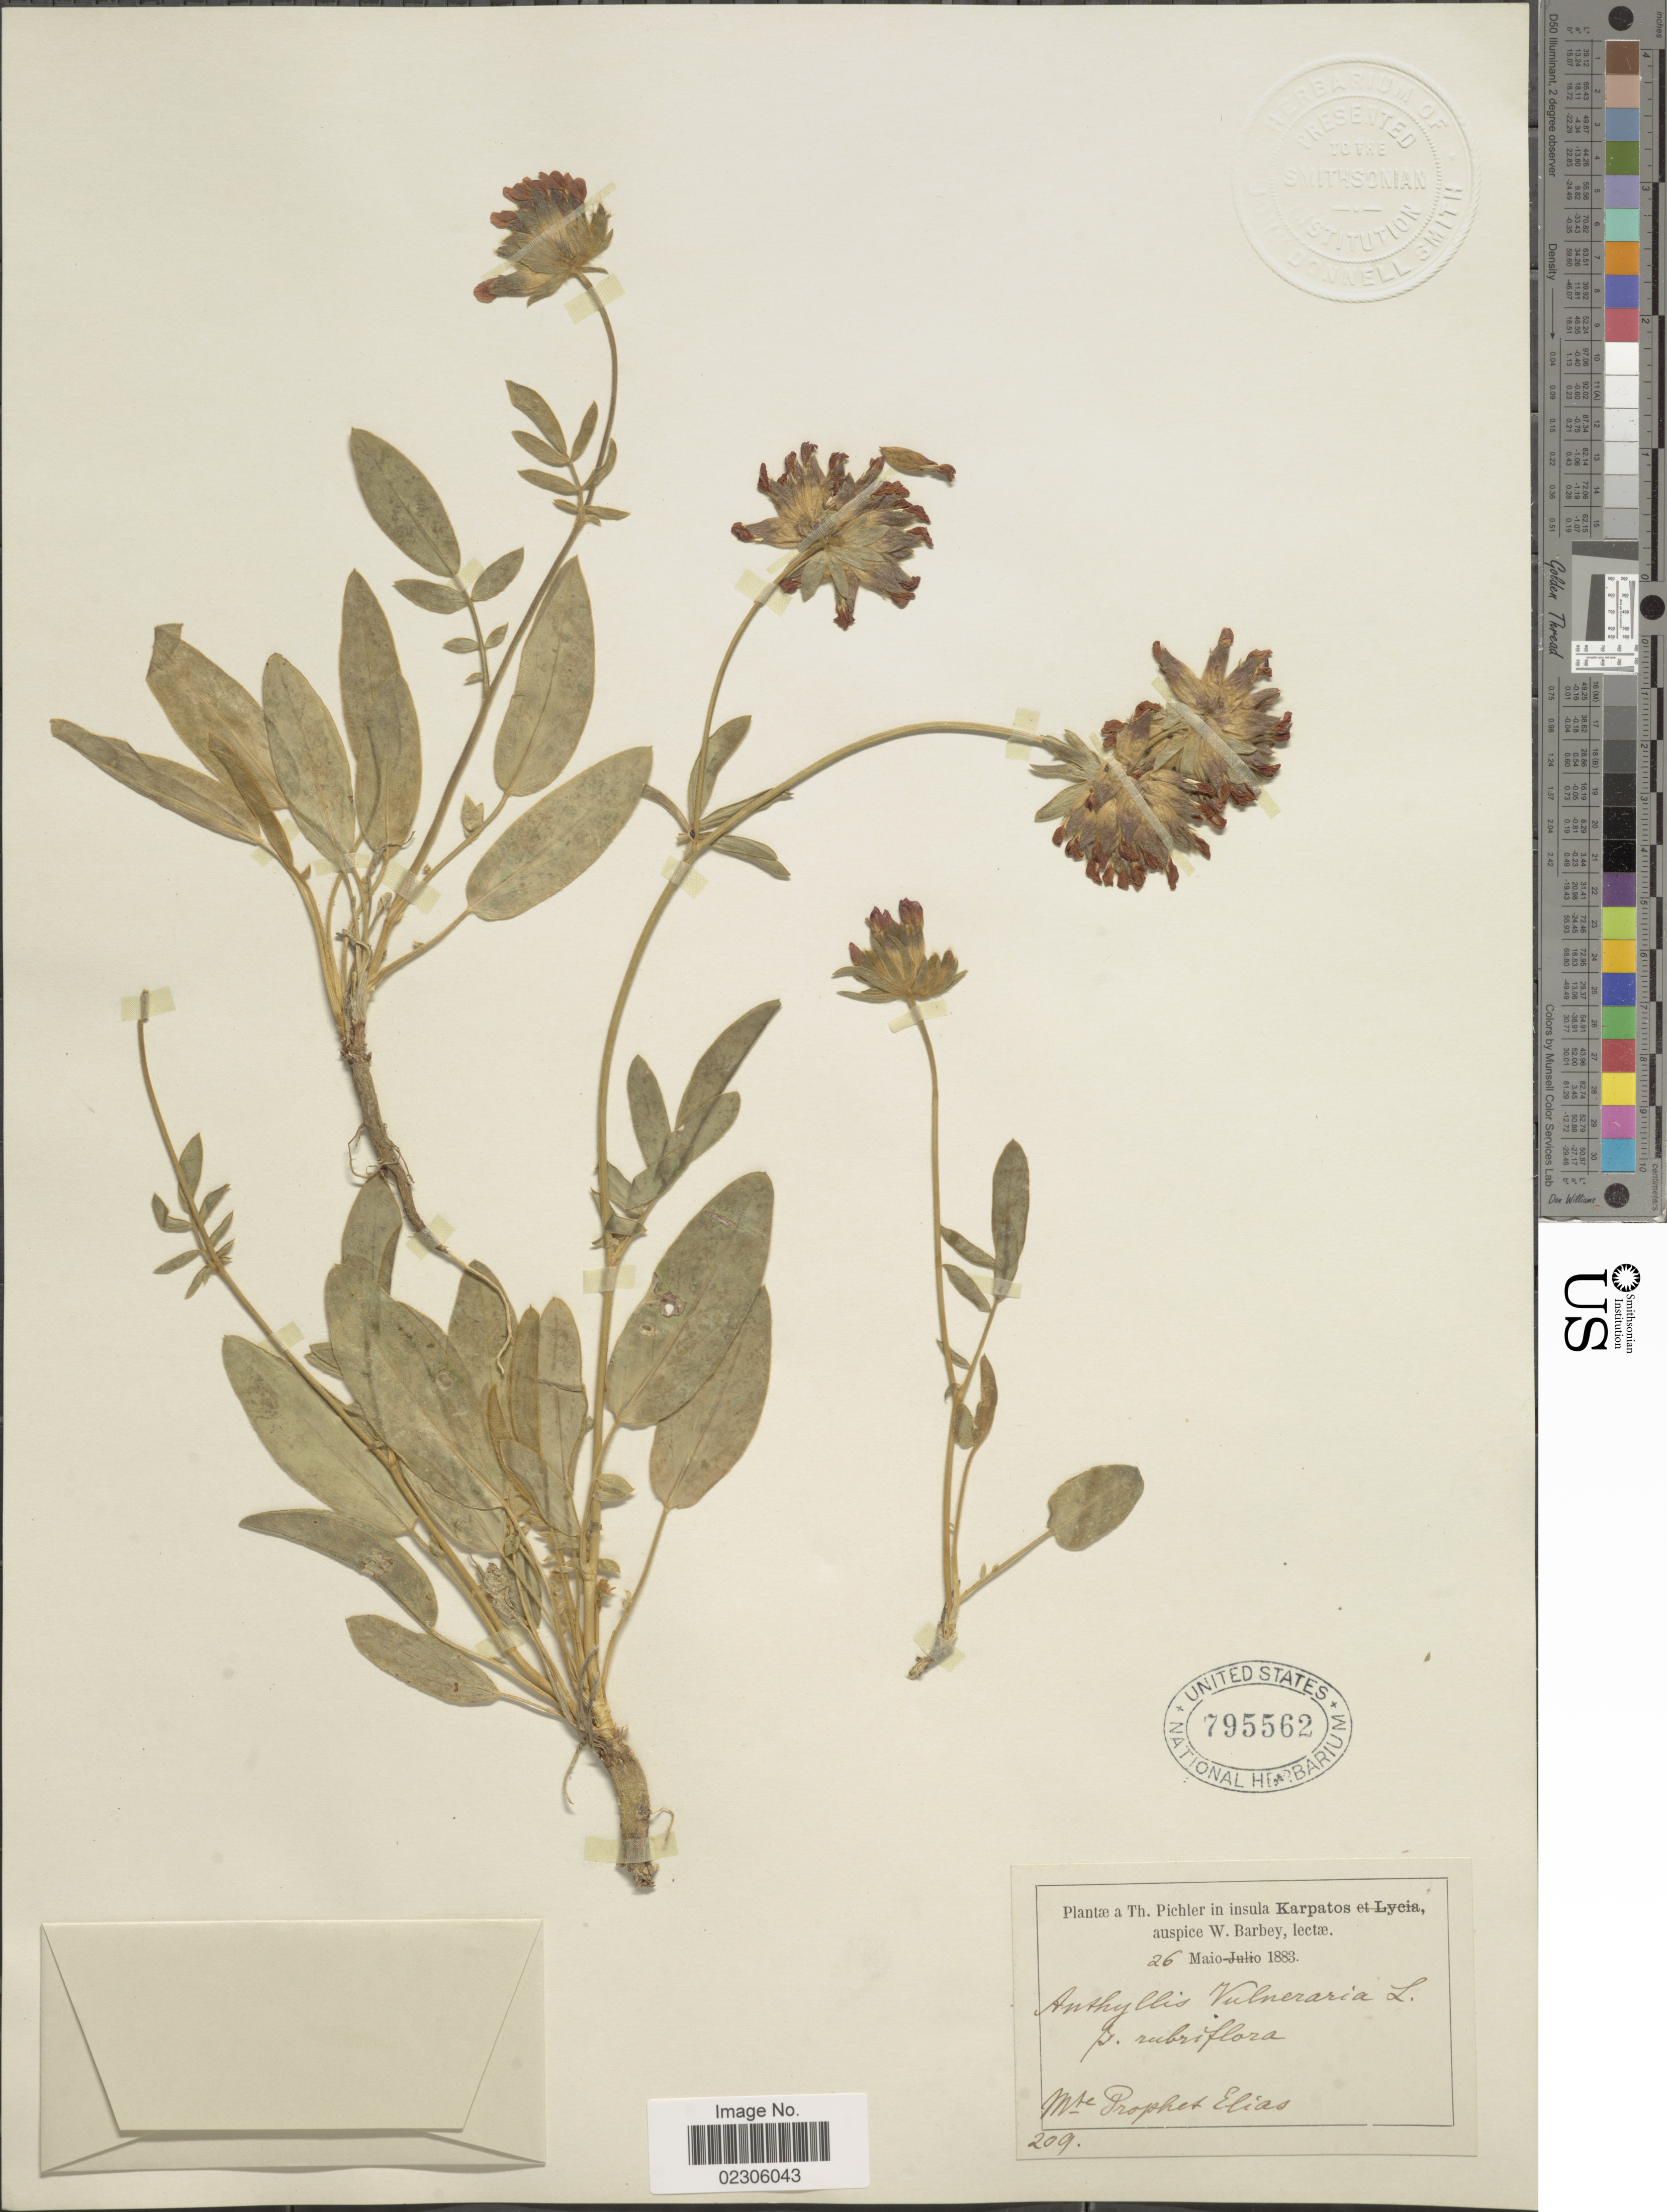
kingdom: Plantae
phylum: Tracheophyta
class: Magnoliopsida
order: Fabales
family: Fabaceae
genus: Anthyllis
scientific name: Anthyllis vulneraria subsp. praepropera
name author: Bornm.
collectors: T. Pichler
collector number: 209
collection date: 1883-05-26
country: Greece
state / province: South Aegean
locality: Insula Karpatos, Mte Prophet Elias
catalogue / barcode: US 795562